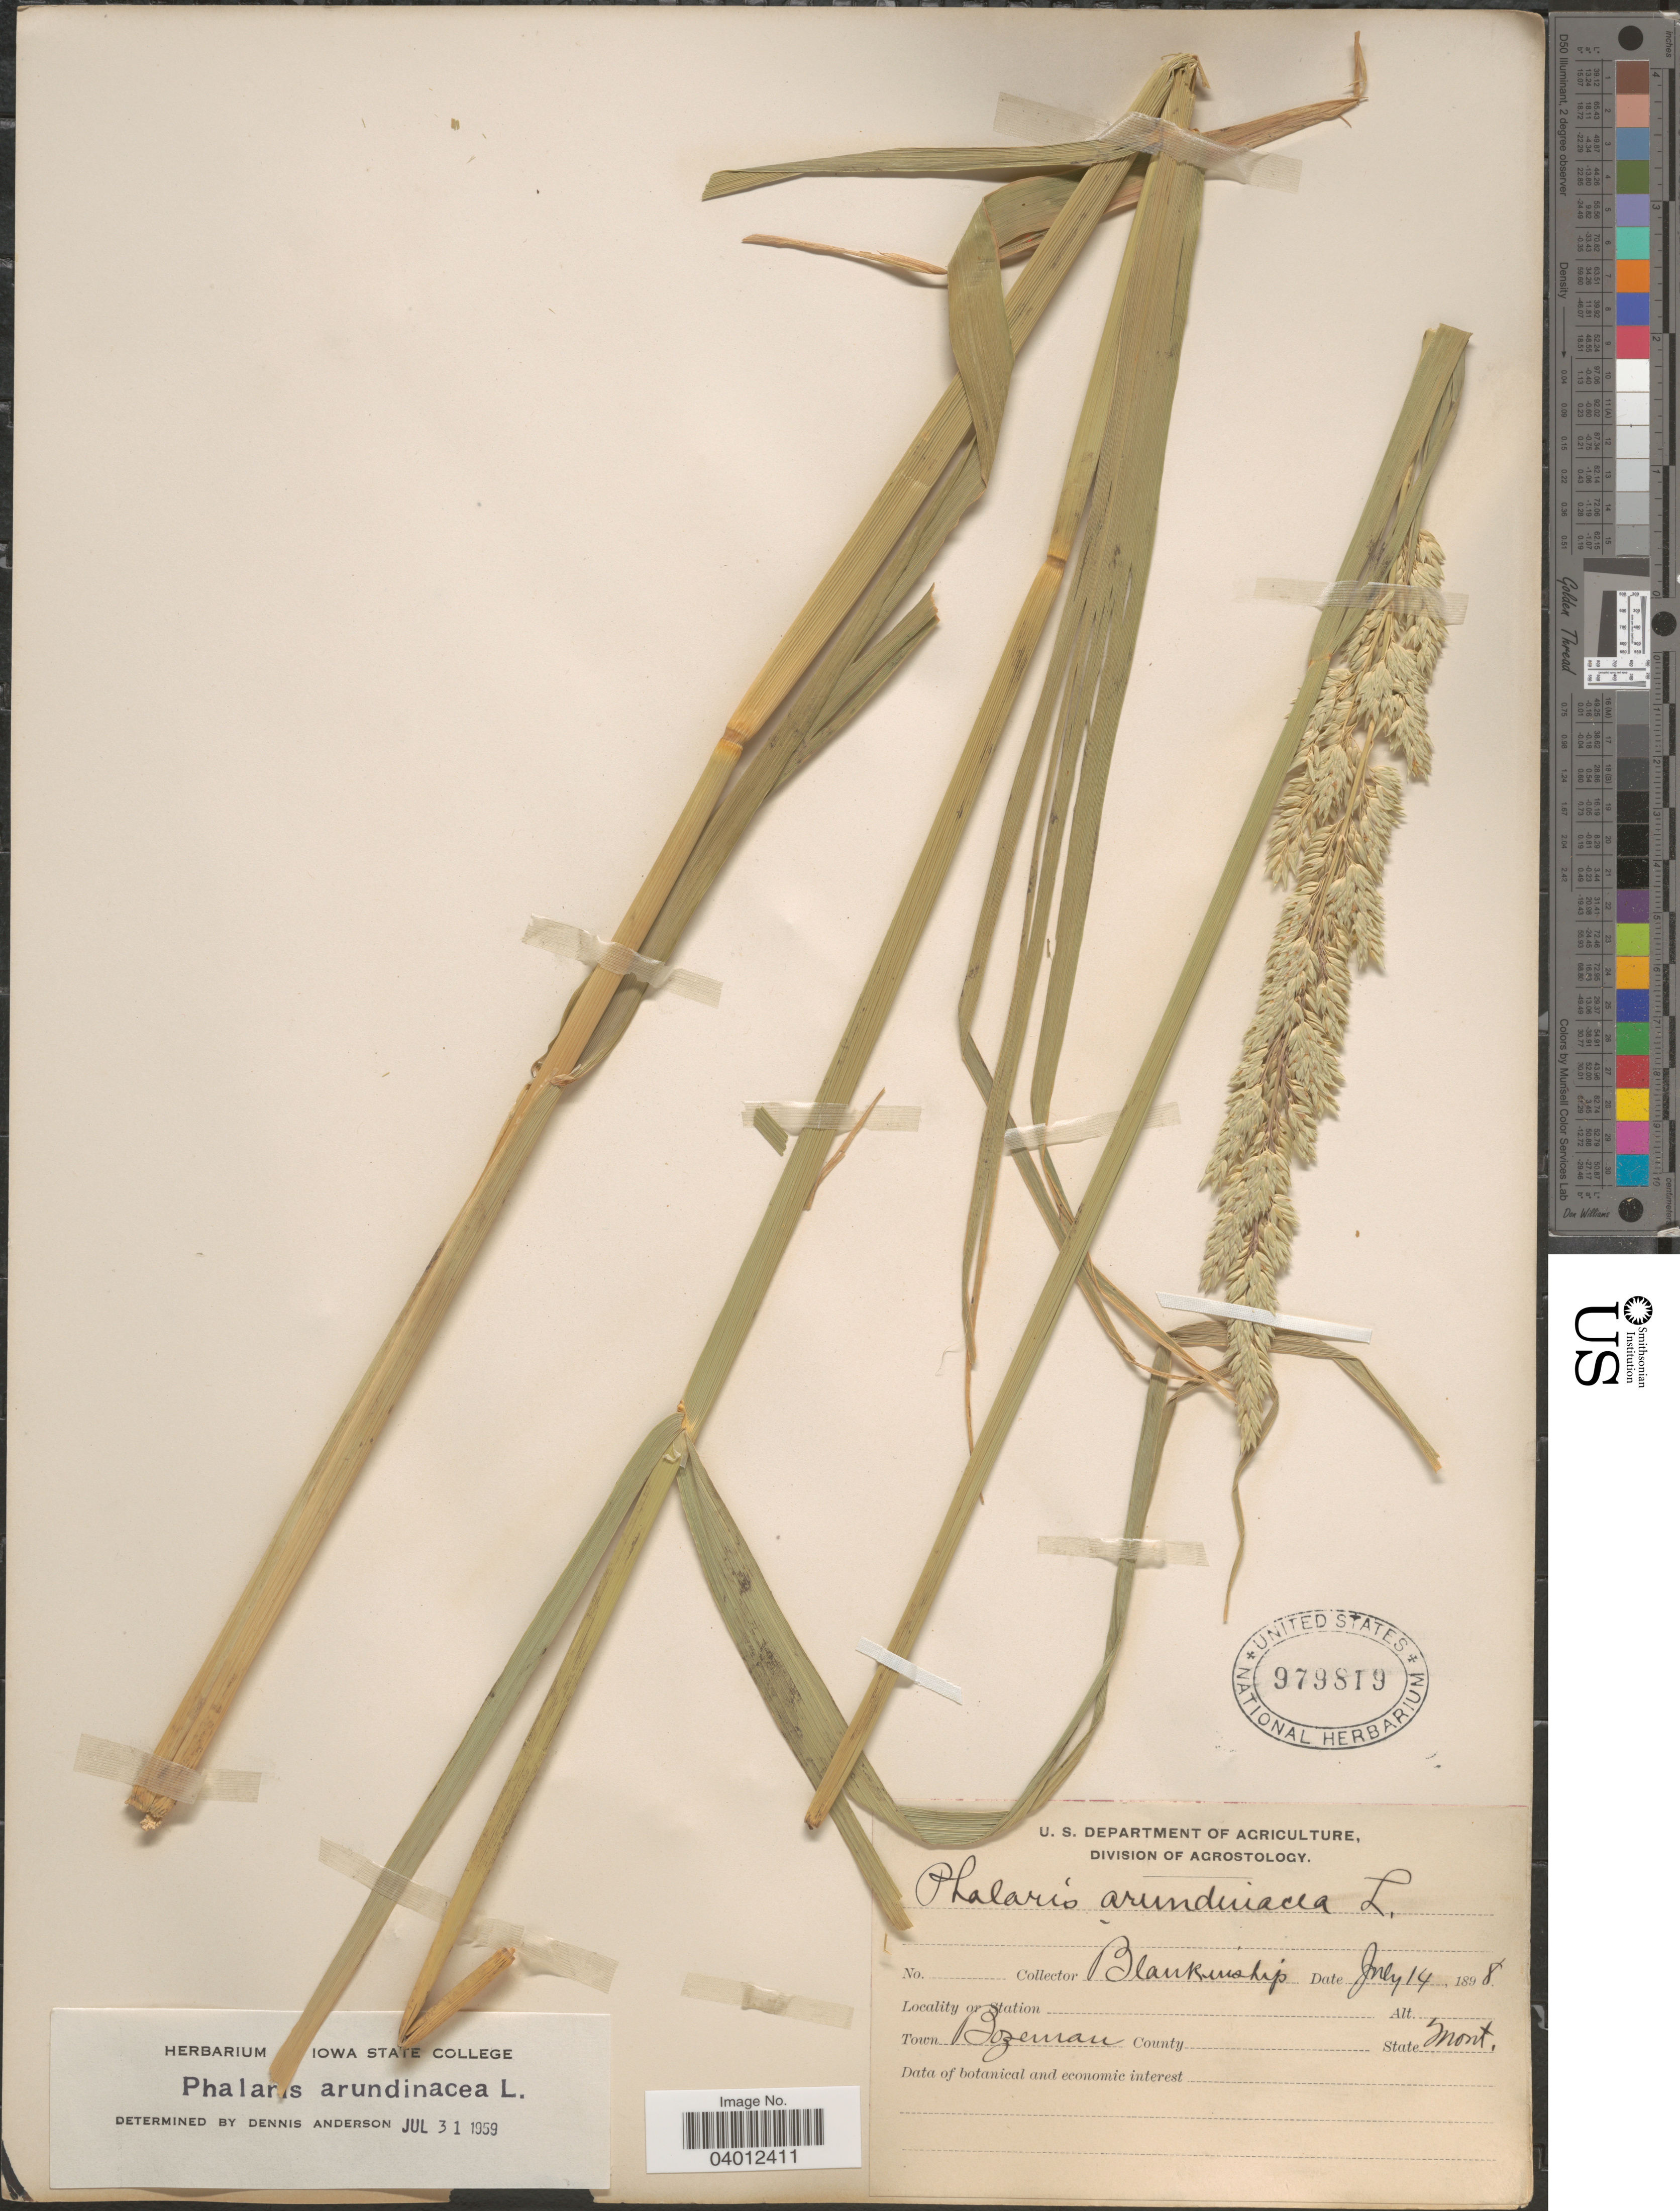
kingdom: Plantae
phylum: Tracheophyta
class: Liliopsida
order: Poales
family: Poaceae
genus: Phalaris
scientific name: Phalaris arundinacea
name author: L.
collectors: Blankinship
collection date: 1898-07-14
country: United States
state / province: Montana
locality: Bozeman.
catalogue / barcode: US 979819